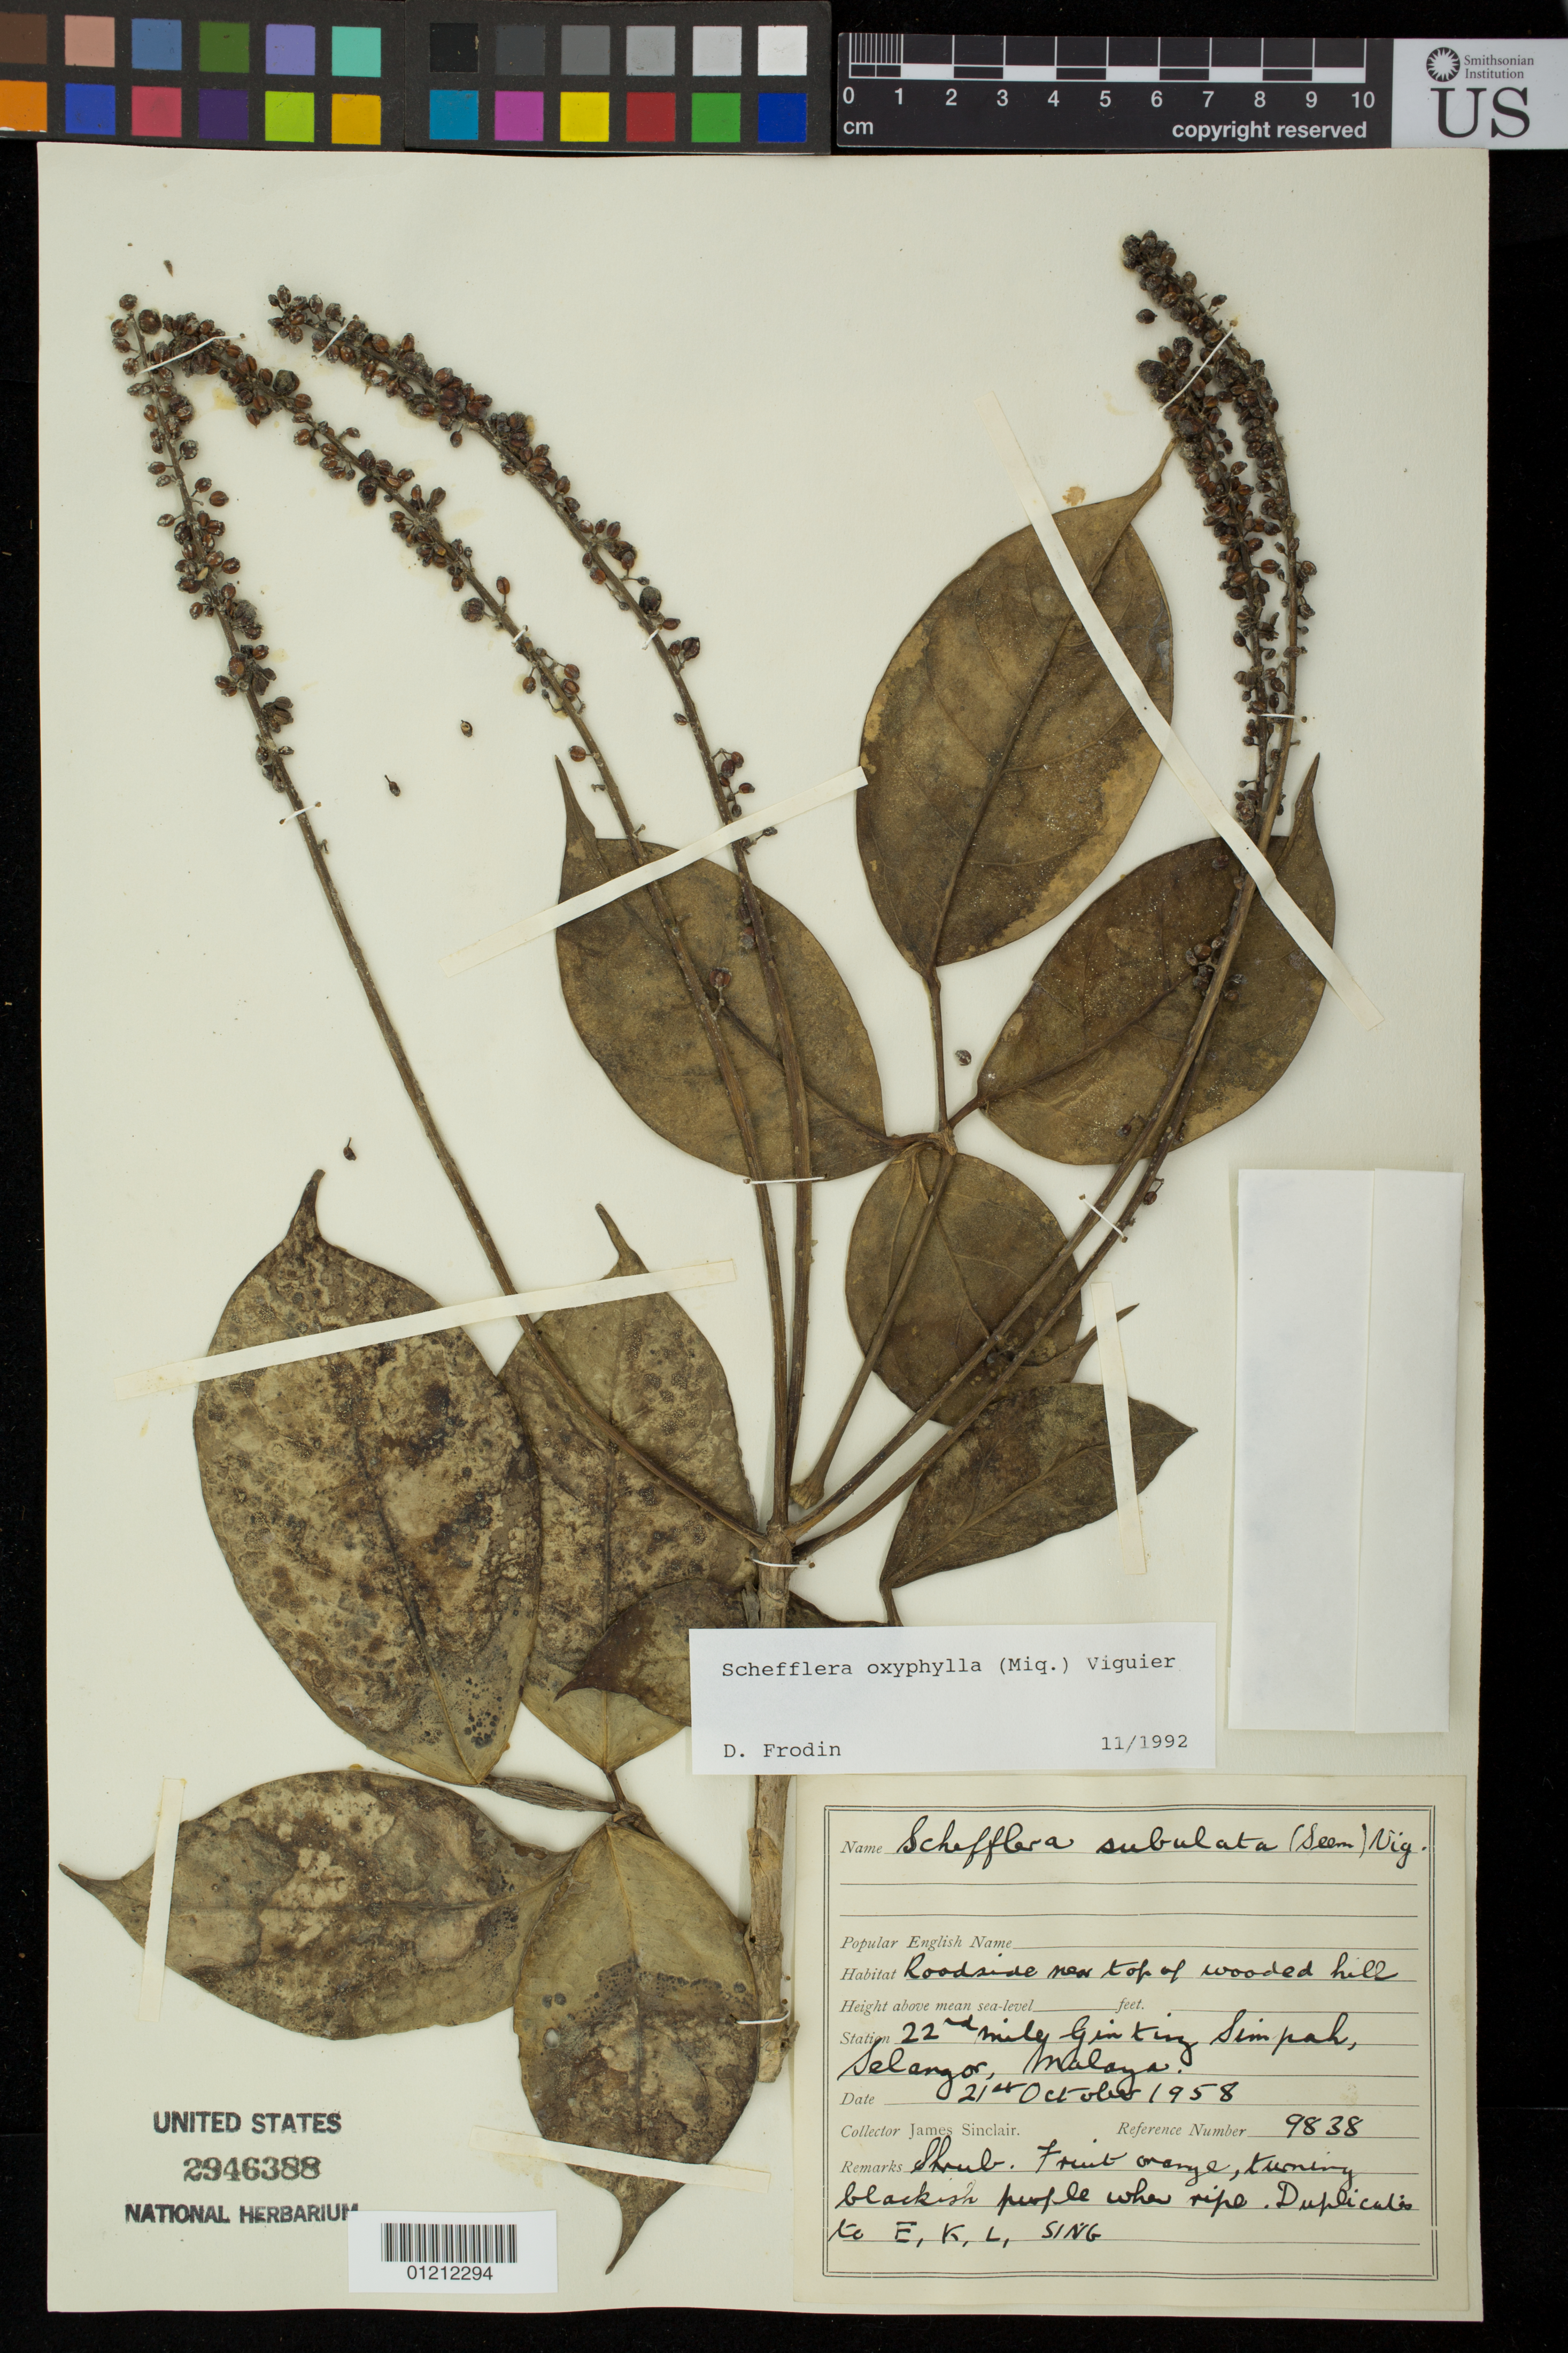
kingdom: Plantae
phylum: Tracheophyta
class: Magnoliopsida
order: Apiales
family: Araliaceae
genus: Schefflera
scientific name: Schefflera oxyphylla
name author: (Miq.) R. Vig.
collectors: J. Sinclair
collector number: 9838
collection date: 1958-10-21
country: Malaysia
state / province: Selangor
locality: Roadside, near top of wooded hill. 22nd mile Ginting Simpah, Selangor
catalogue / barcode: US 2946388